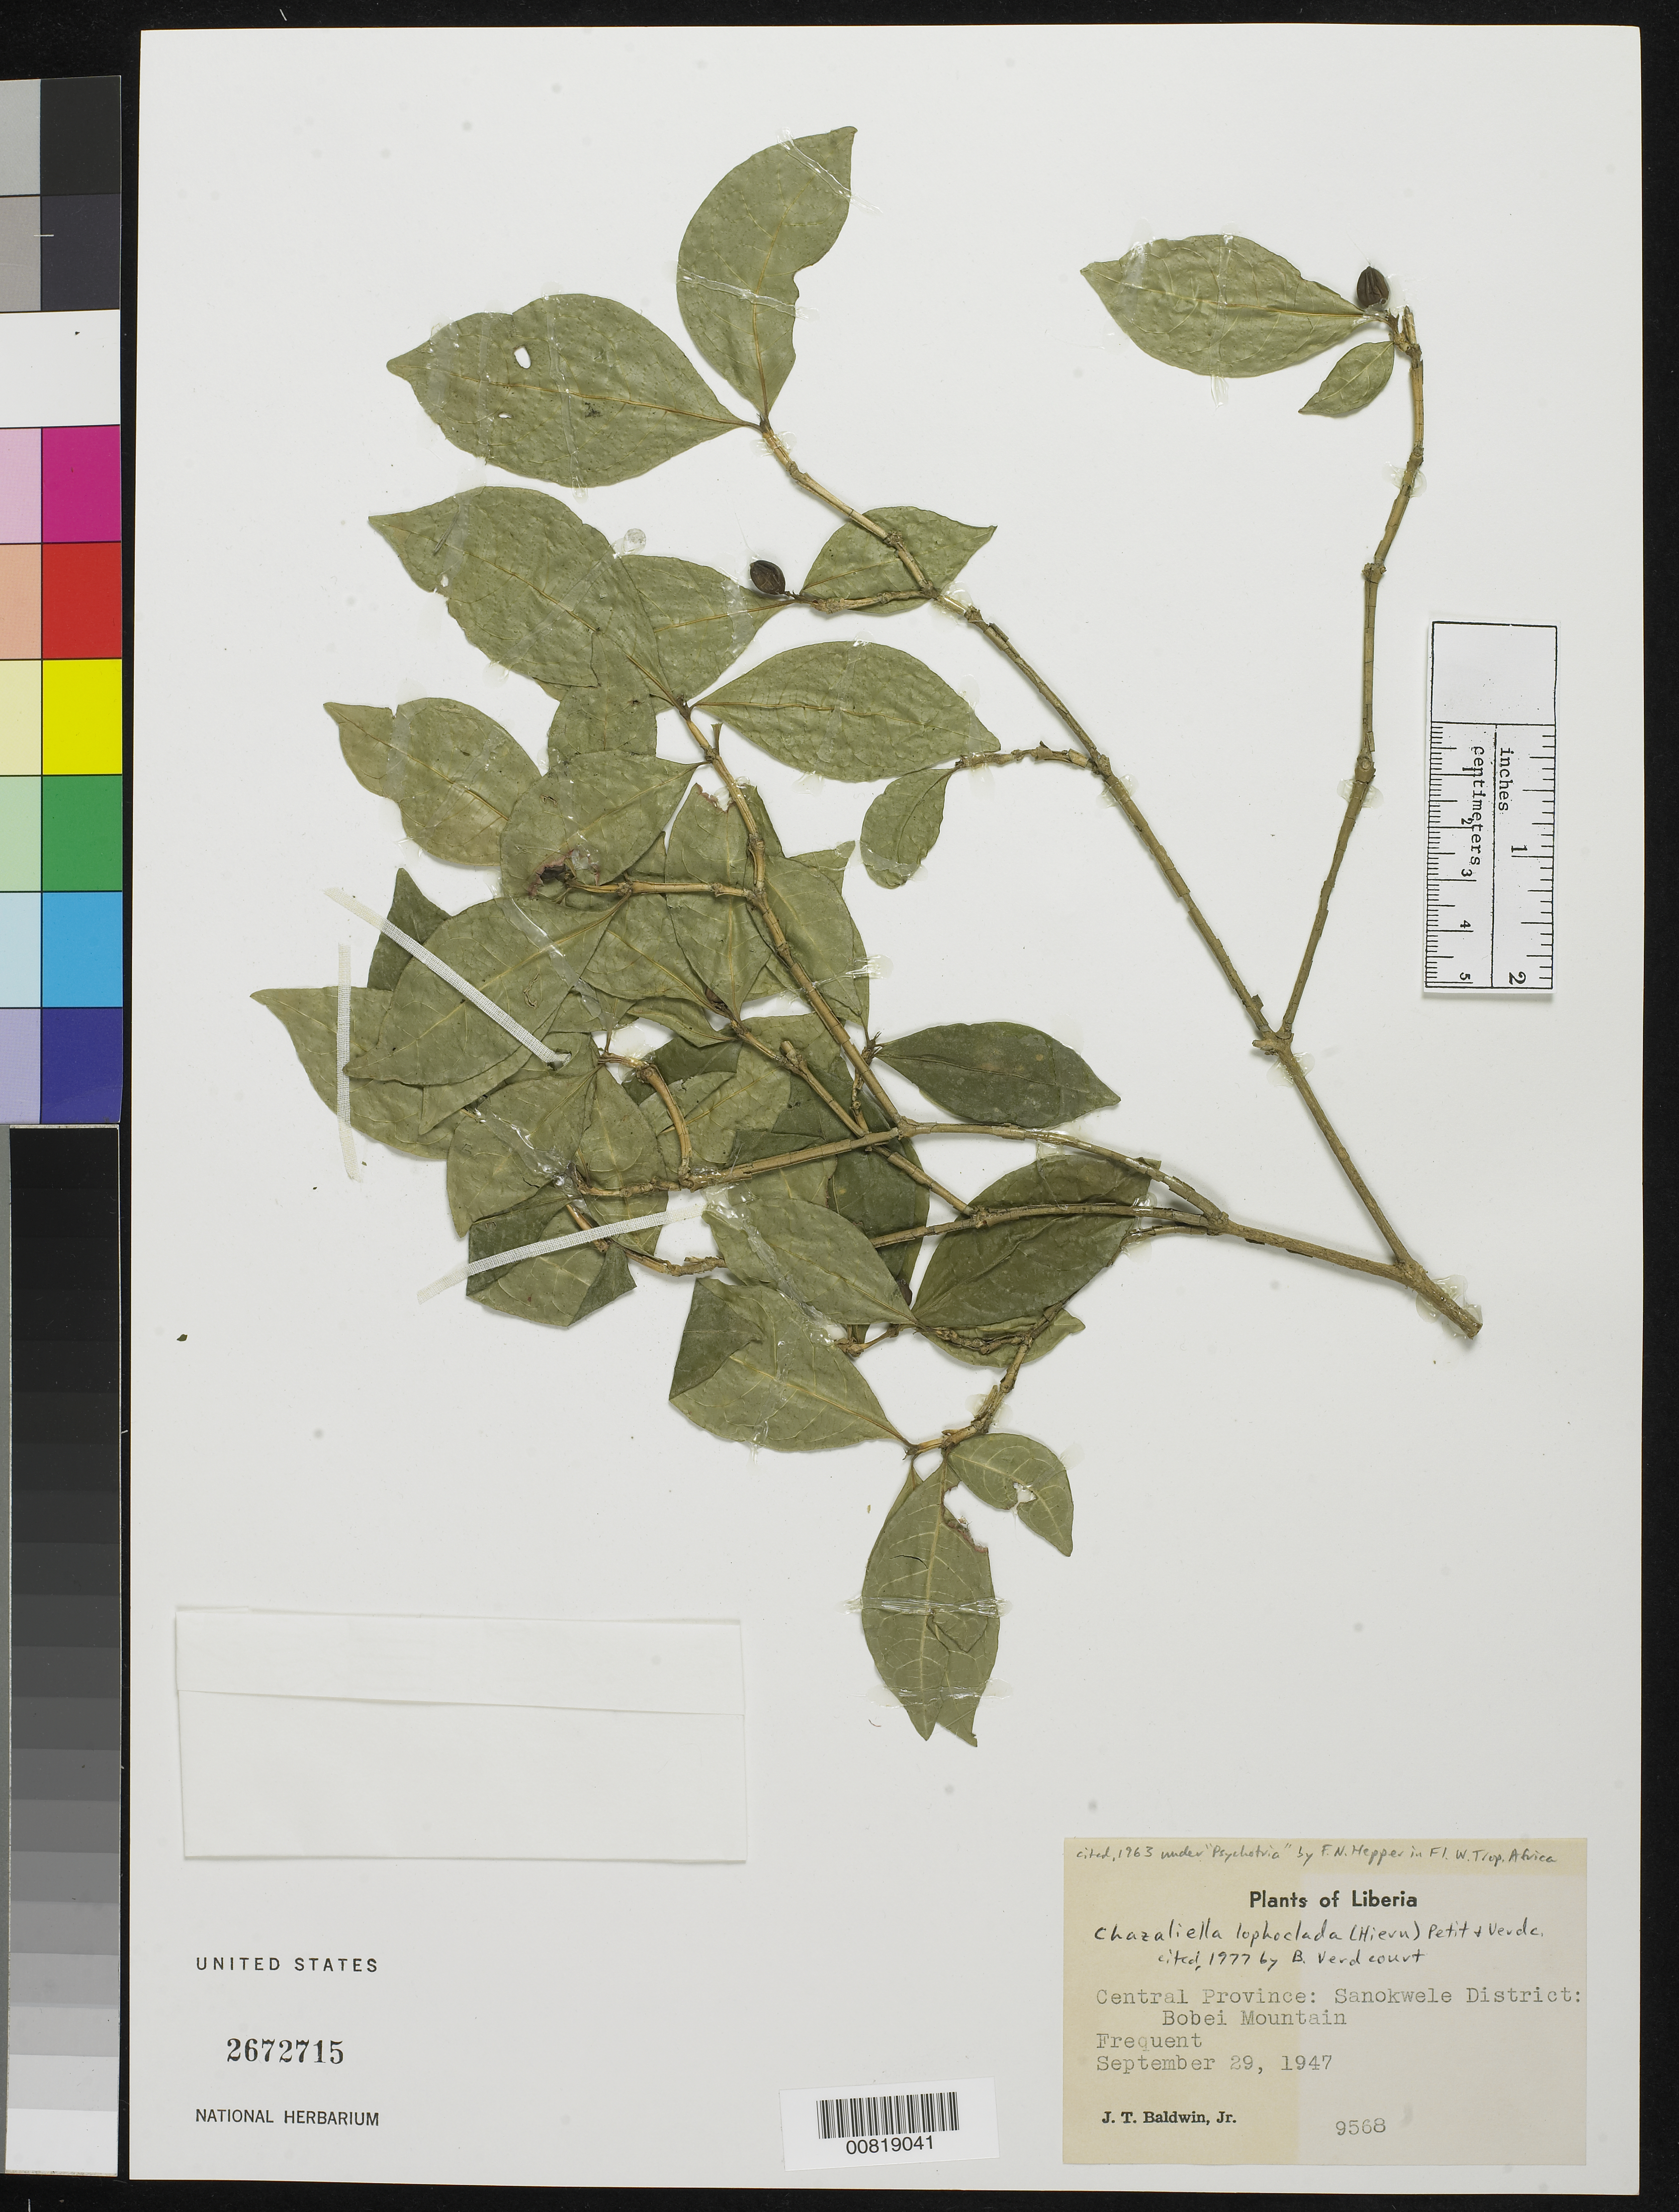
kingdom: Plantae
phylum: Tracheophyta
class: Magnoliopsida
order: Gentianales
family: Rubiaceae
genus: Chazaliella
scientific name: Chazaliella lophoclada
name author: (Hiern) E.M.A. Petit & DC.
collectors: J. T. Baldwin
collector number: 9568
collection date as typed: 29 Sep 1947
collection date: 1947-09-29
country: Liberia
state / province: Nimba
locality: Central Province: Sanokwele District, Bobei Mountain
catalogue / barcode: US 2672715